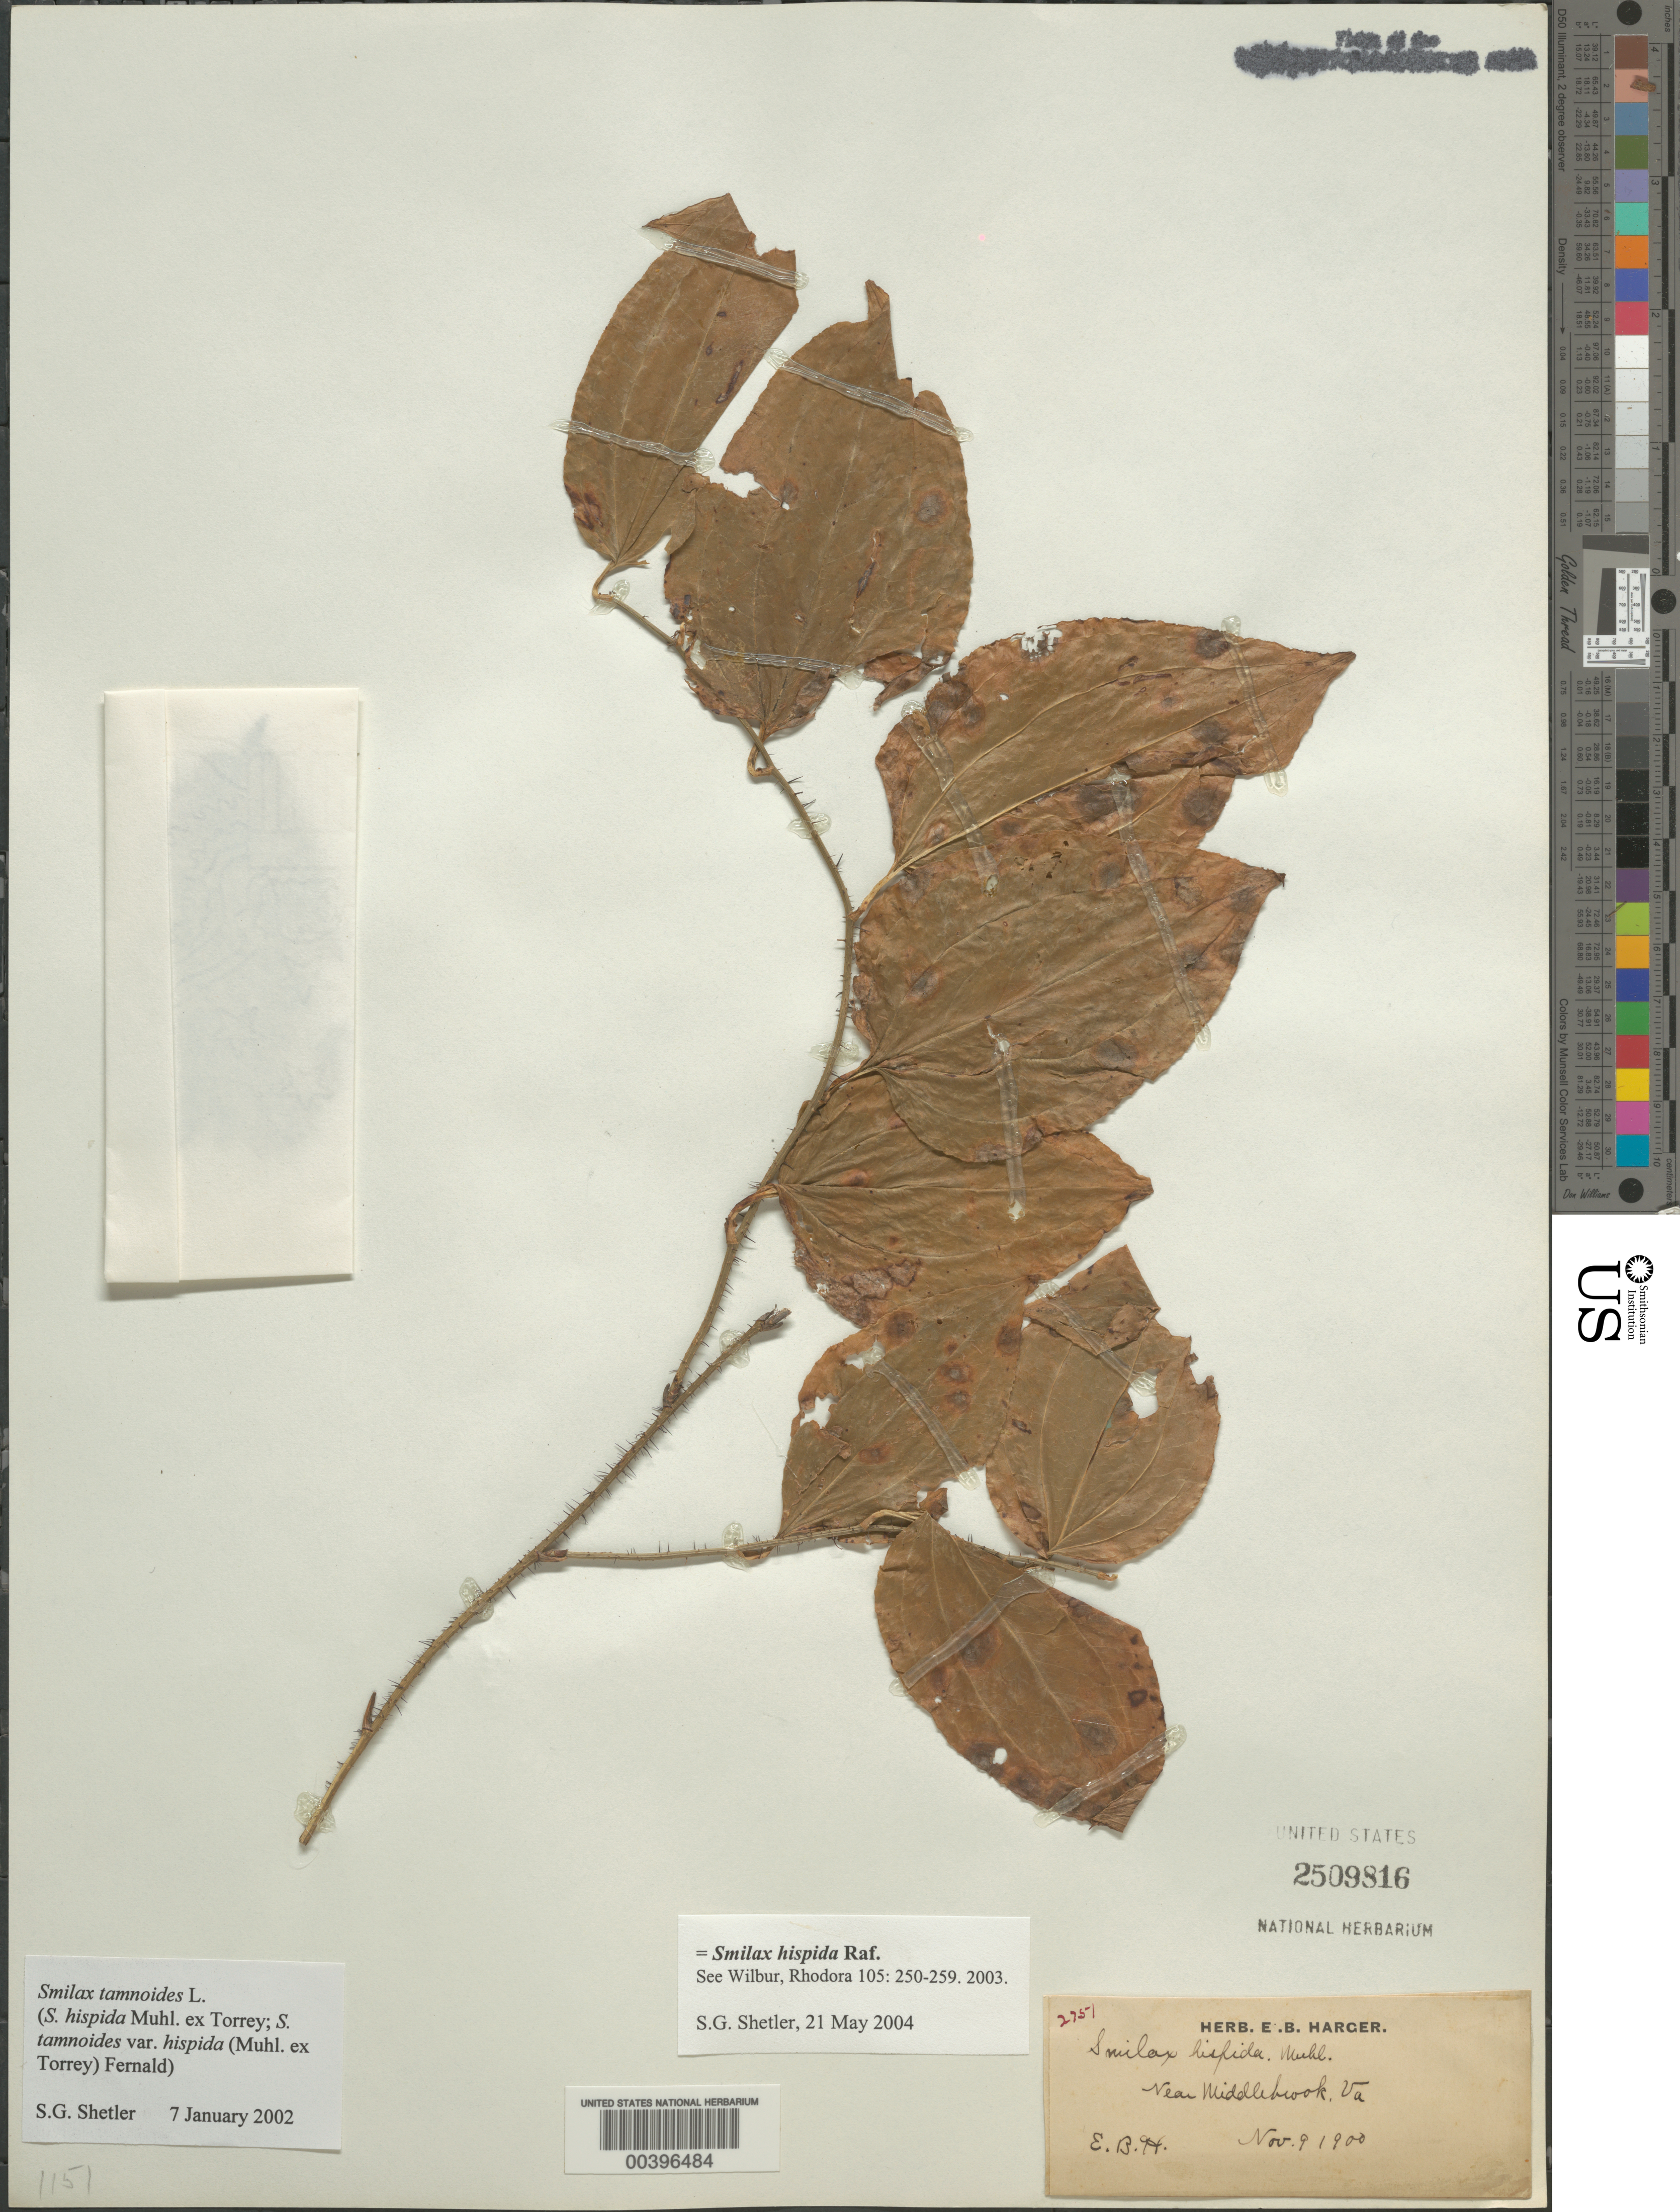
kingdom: Plantae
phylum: Tracheophyta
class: Liliopsida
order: Liliales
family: Smilacaceae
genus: Smilax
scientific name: Smilax hispida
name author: Raf.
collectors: E. B. Harger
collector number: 2751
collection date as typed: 09 Nov 1900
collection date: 1900-11-09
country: United States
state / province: Virginia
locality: Middlebrook vicinity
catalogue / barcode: US 2509816